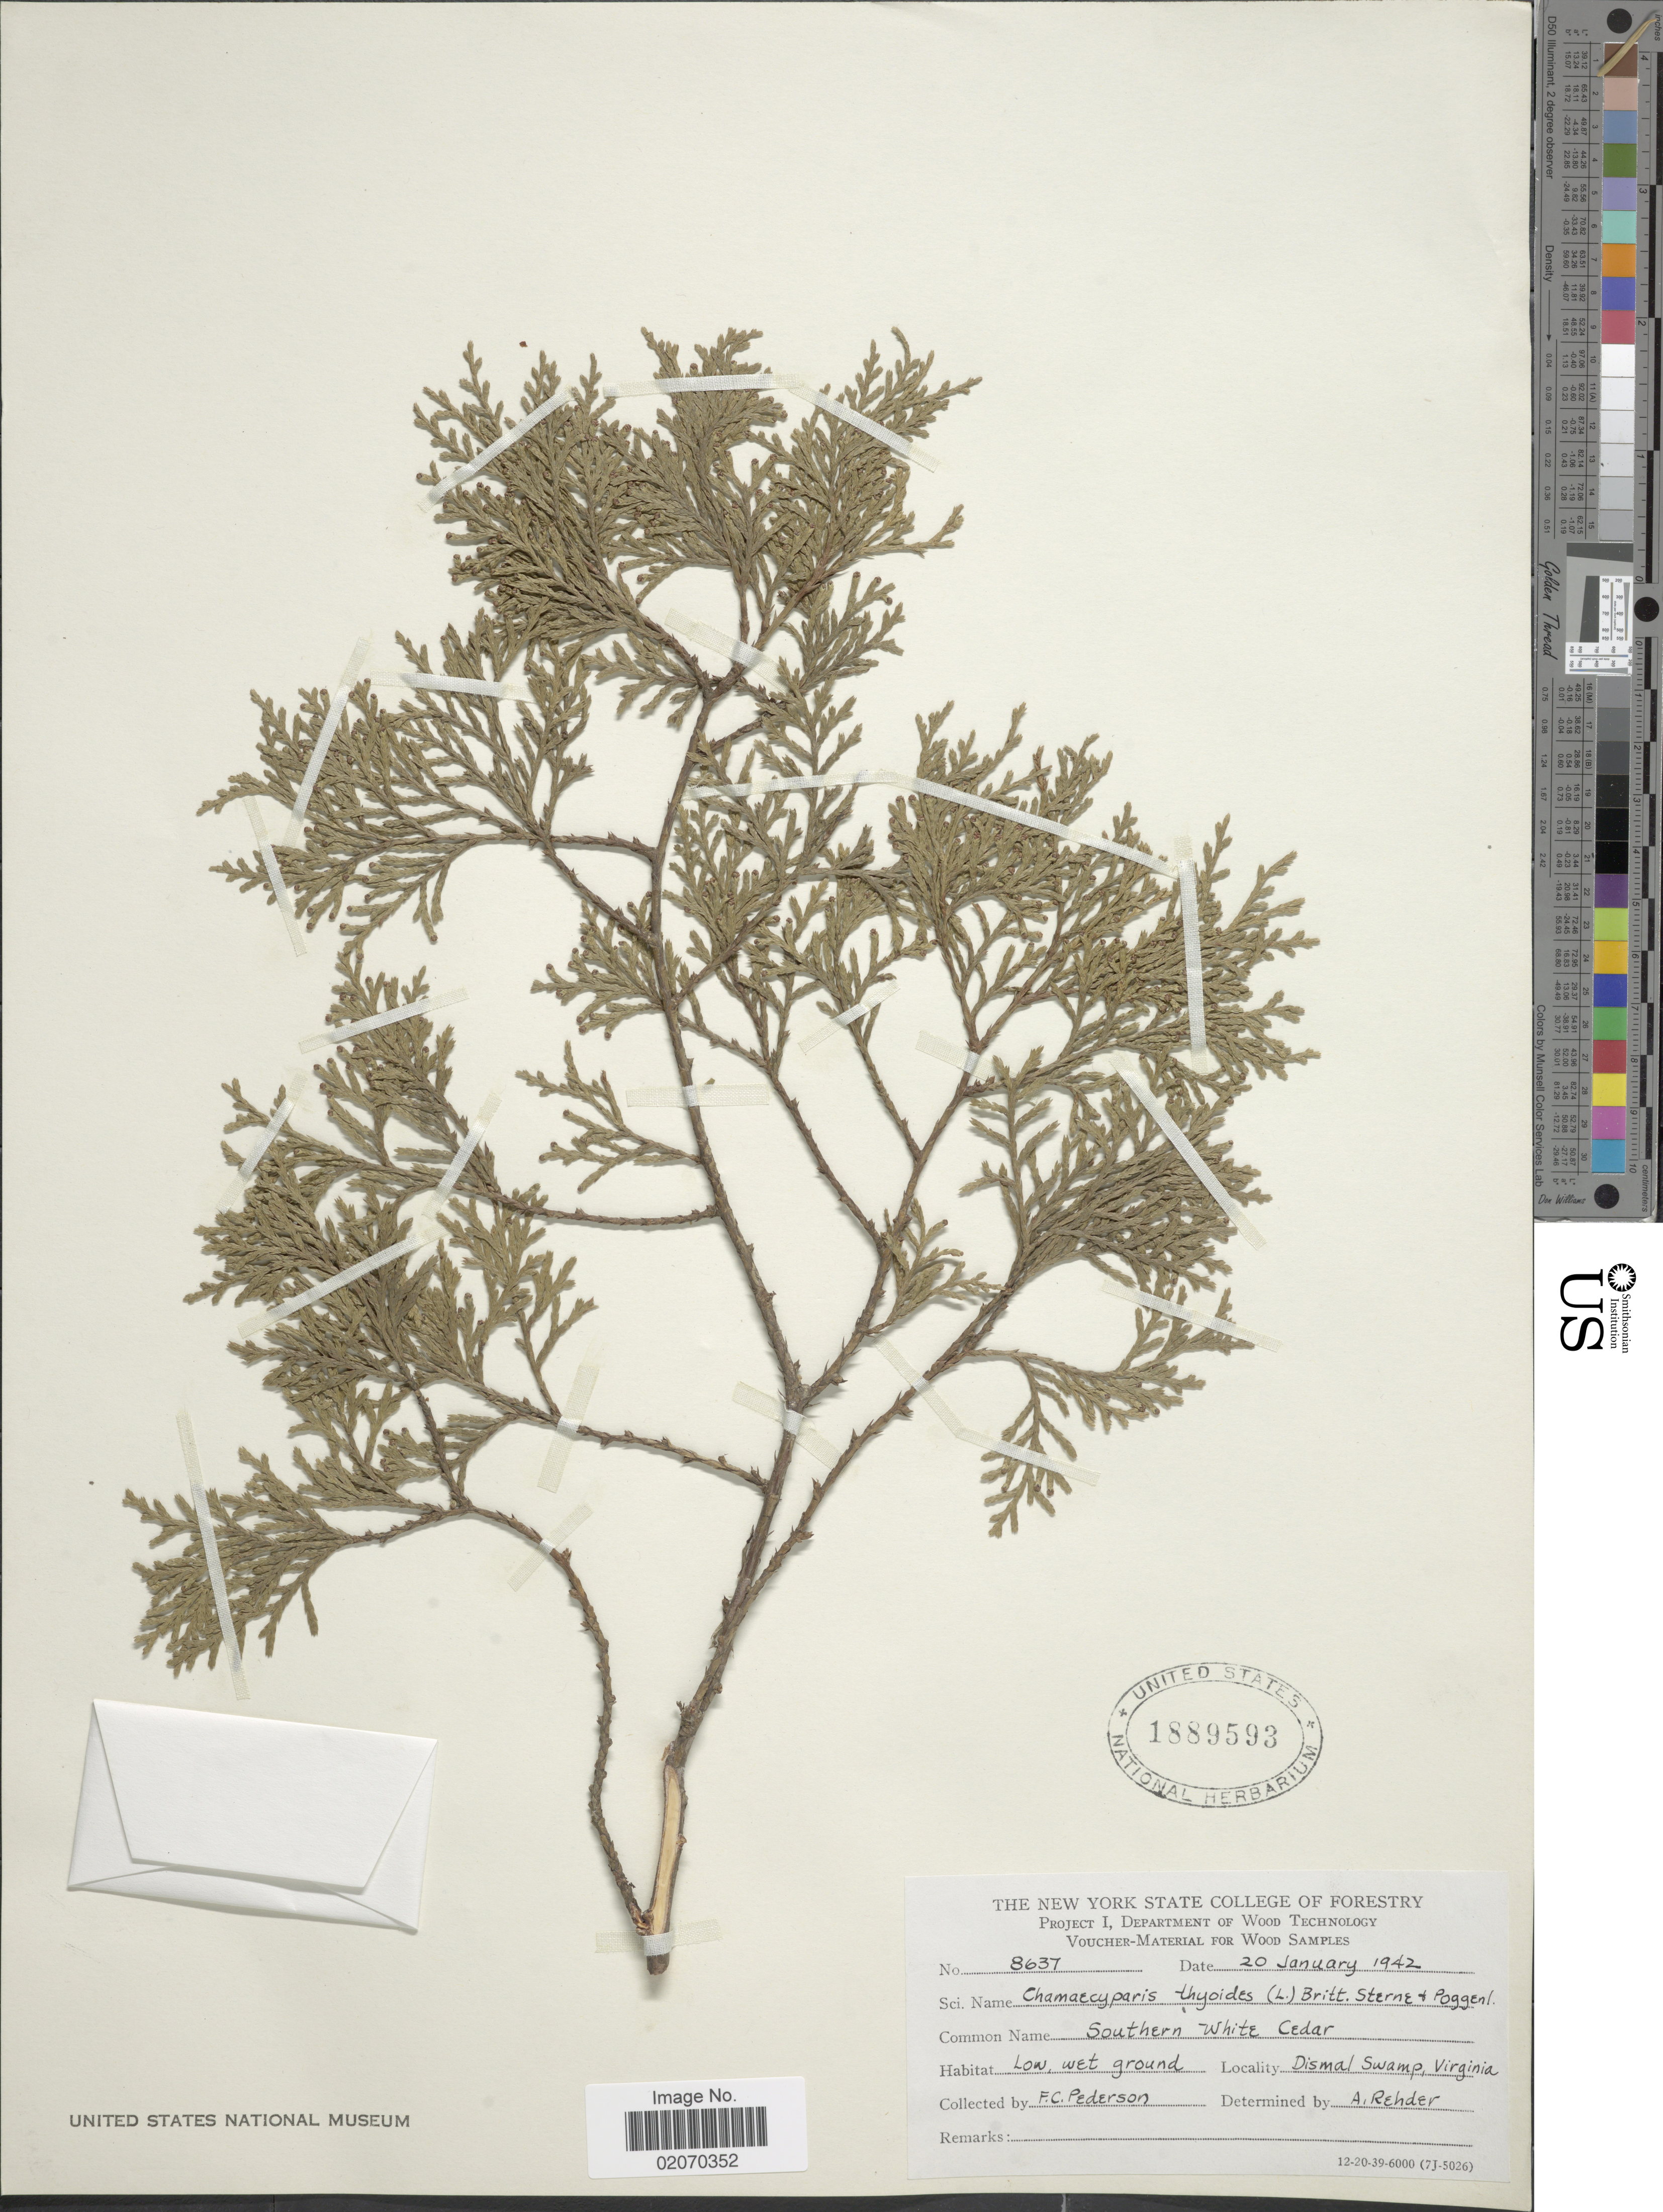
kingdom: Plantae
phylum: Tracheophyta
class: Pinopsida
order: Pinales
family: Cupressaceae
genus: Chamaecyparis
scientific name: Chamaecyparis thyoides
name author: (L.) Britton, Stearns & Poggenb.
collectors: F. Pederson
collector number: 8637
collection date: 1942-01-20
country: United States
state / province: Virginia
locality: Dismal Swamp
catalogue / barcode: US 1889593